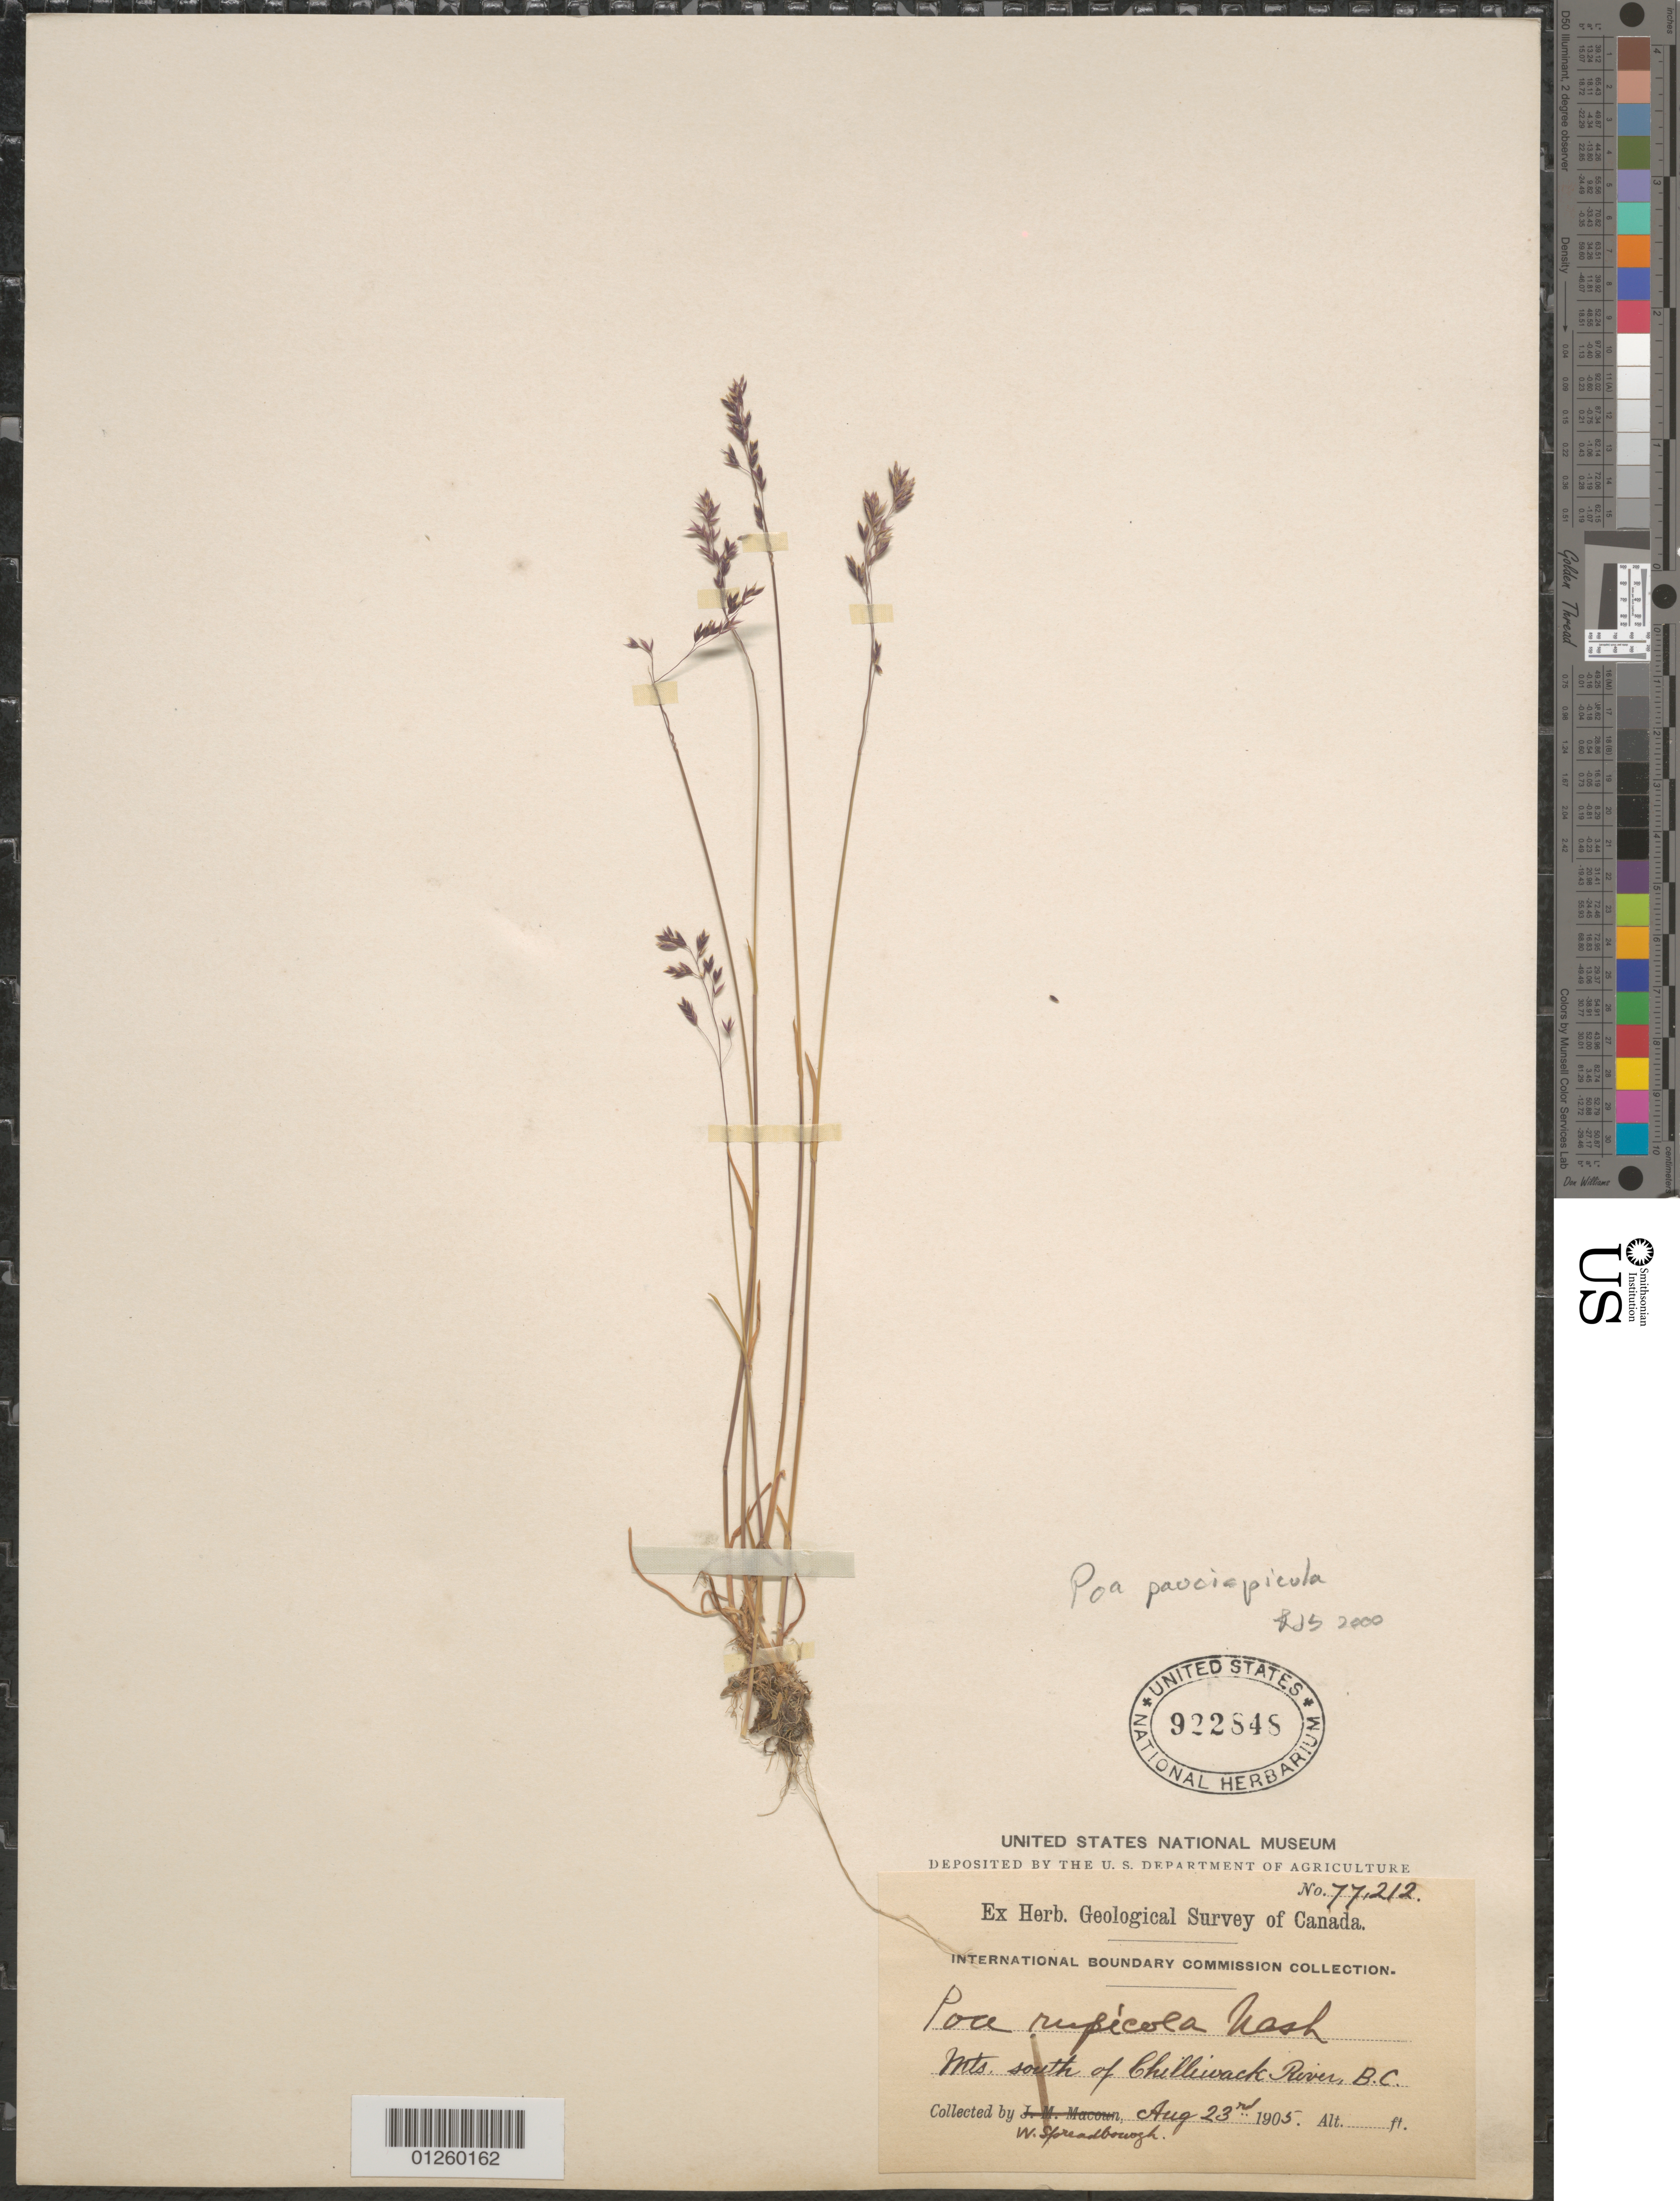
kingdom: Plantae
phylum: Tracheophyta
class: Liliopsida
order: Poales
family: Poaceae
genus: Poa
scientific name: Poa paucispicula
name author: Scribn. & Merr.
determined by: Soreng, Robert J., Research Associate (BOT), Smithsonian Institution - National Museum of Natural History (UNITED STATES)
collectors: W. Spreadborough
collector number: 77212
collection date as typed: Aug 23rd, 1905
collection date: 1905-08-23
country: Canada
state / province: British Columbia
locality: Mts. south of Chilliwack River, B. C.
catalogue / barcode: US 922848